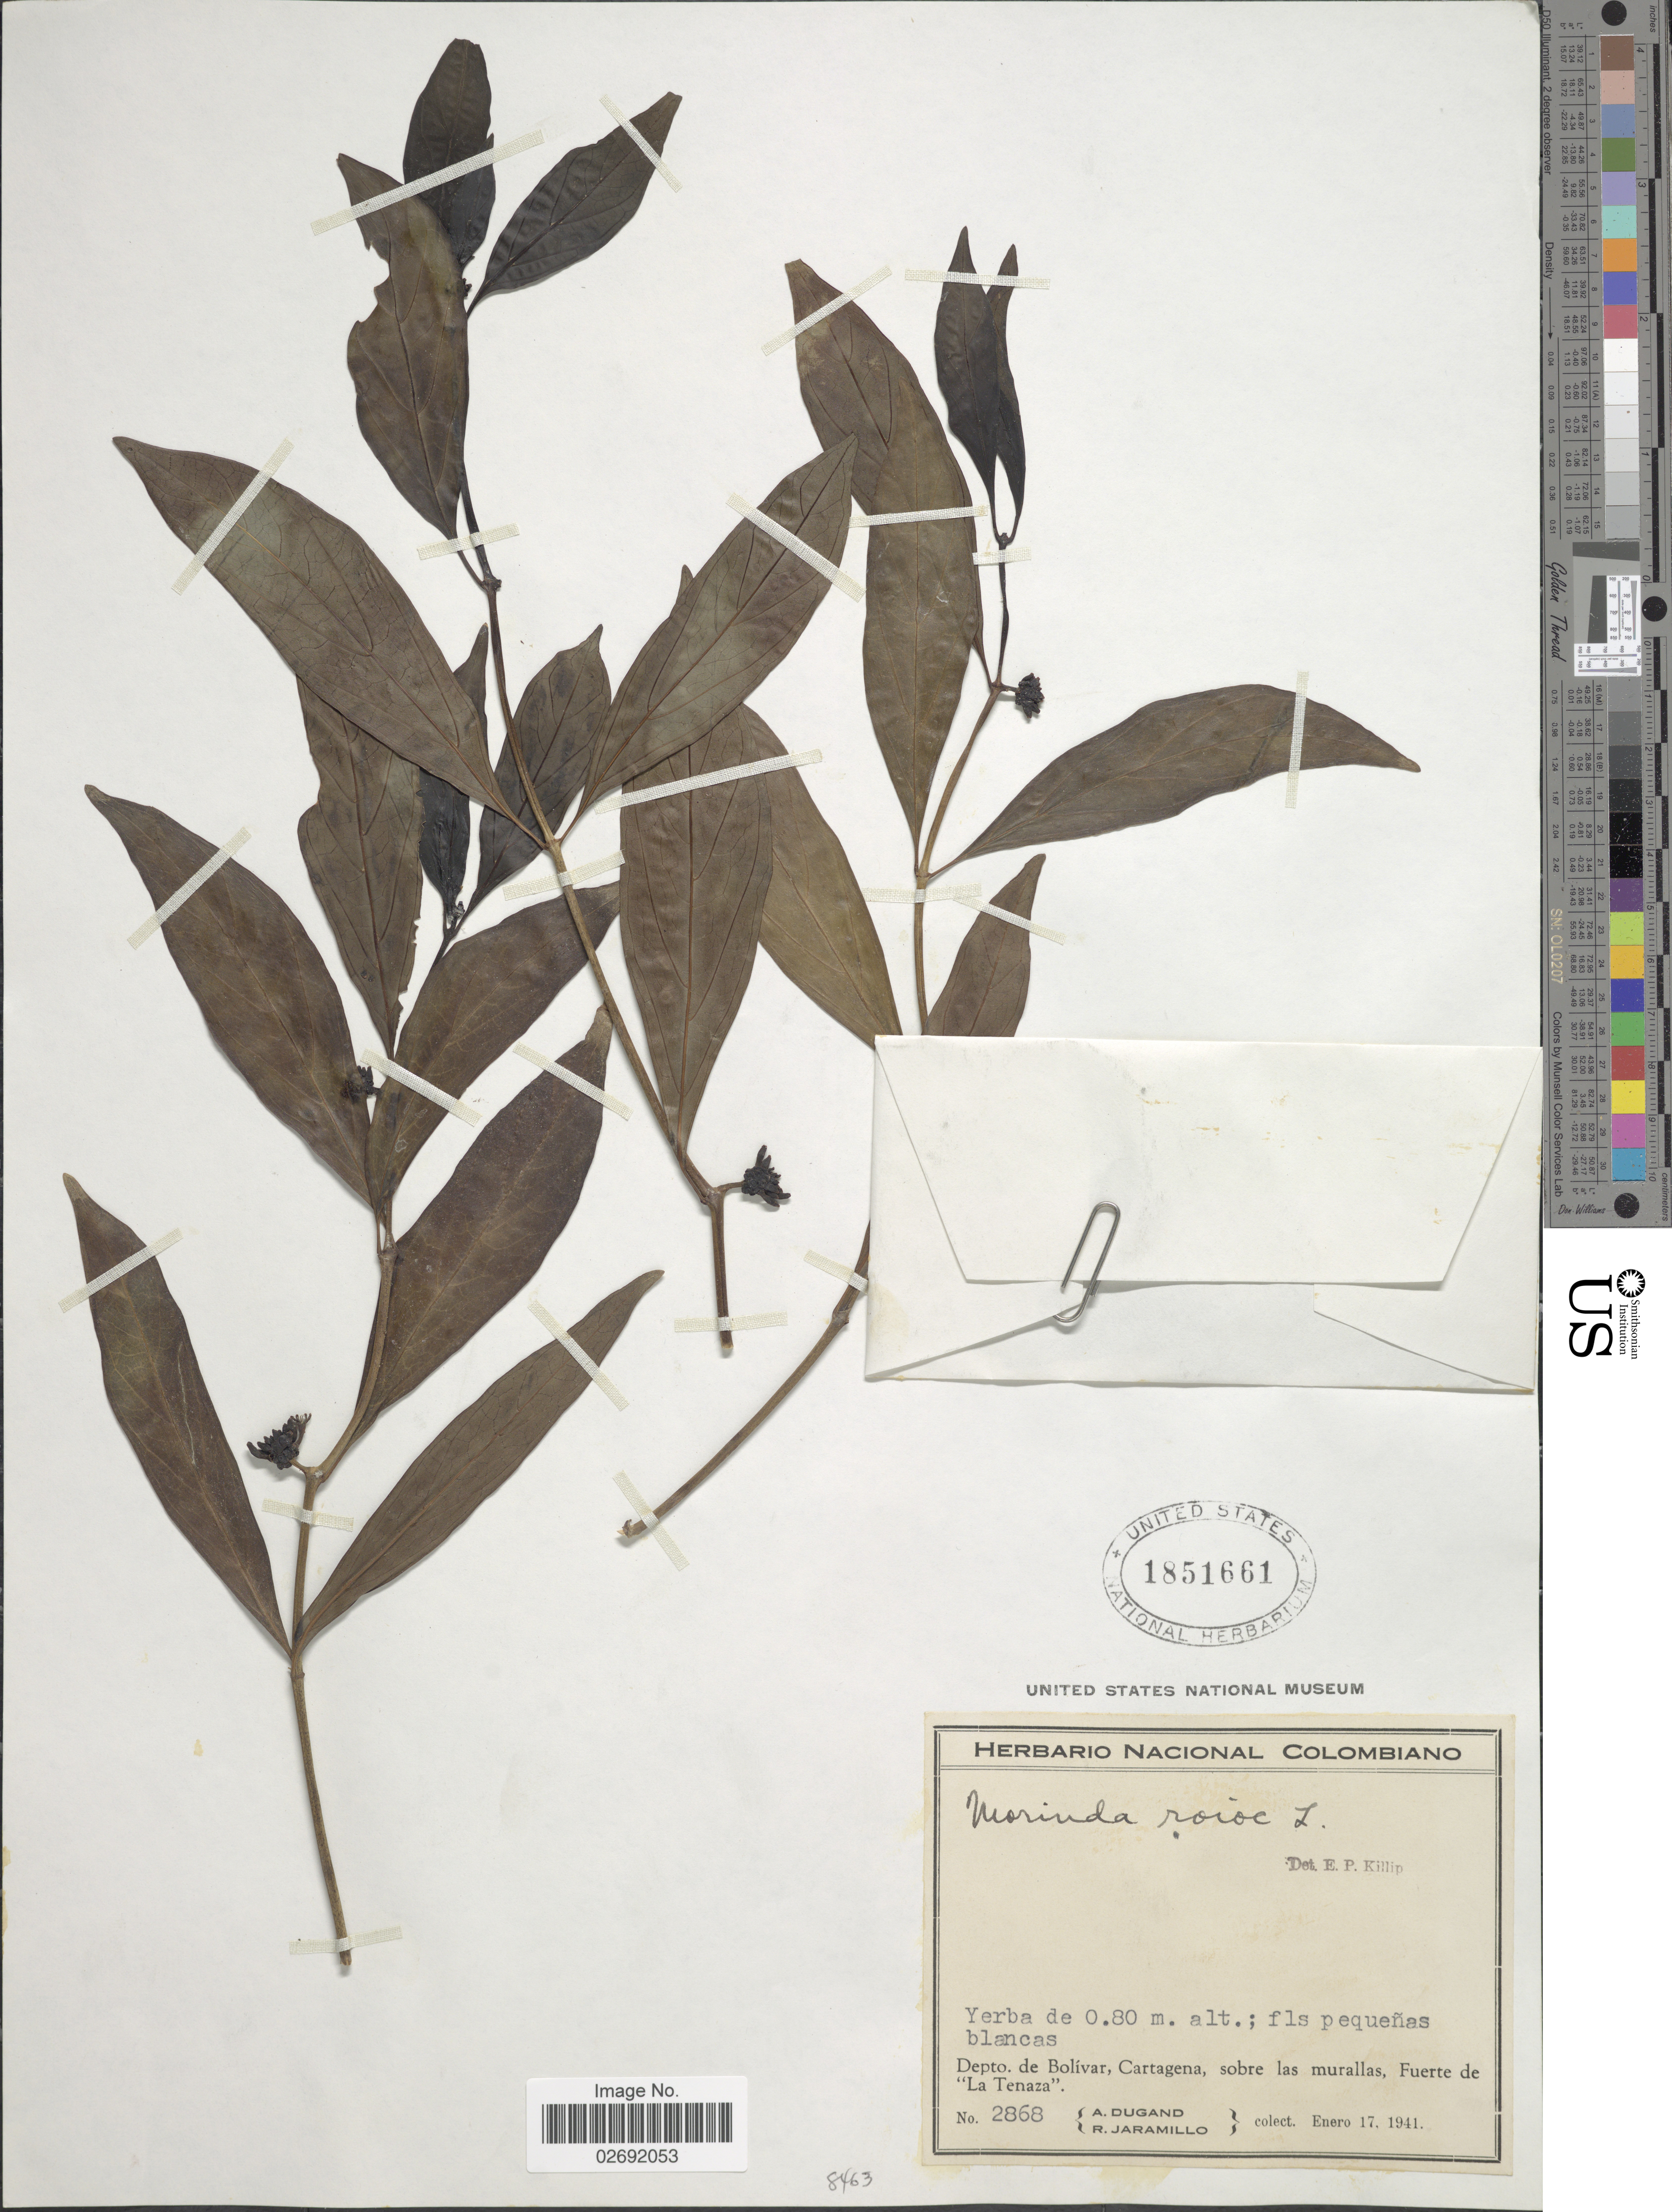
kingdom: Plantae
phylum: Tracheophyta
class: Magnoliopsida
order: Gentianales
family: Rubiaceae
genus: Morinda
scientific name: Morinda royoc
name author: L.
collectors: A. Dugand & R. Jaramillo M.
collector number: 2868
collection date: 1941-01-17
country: Colombia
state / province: Bolívar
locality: Depto. de Bolívar, Cartagena, sobre las murallas, Fuerte de 'La Tenaza'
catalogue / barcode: US 1851661